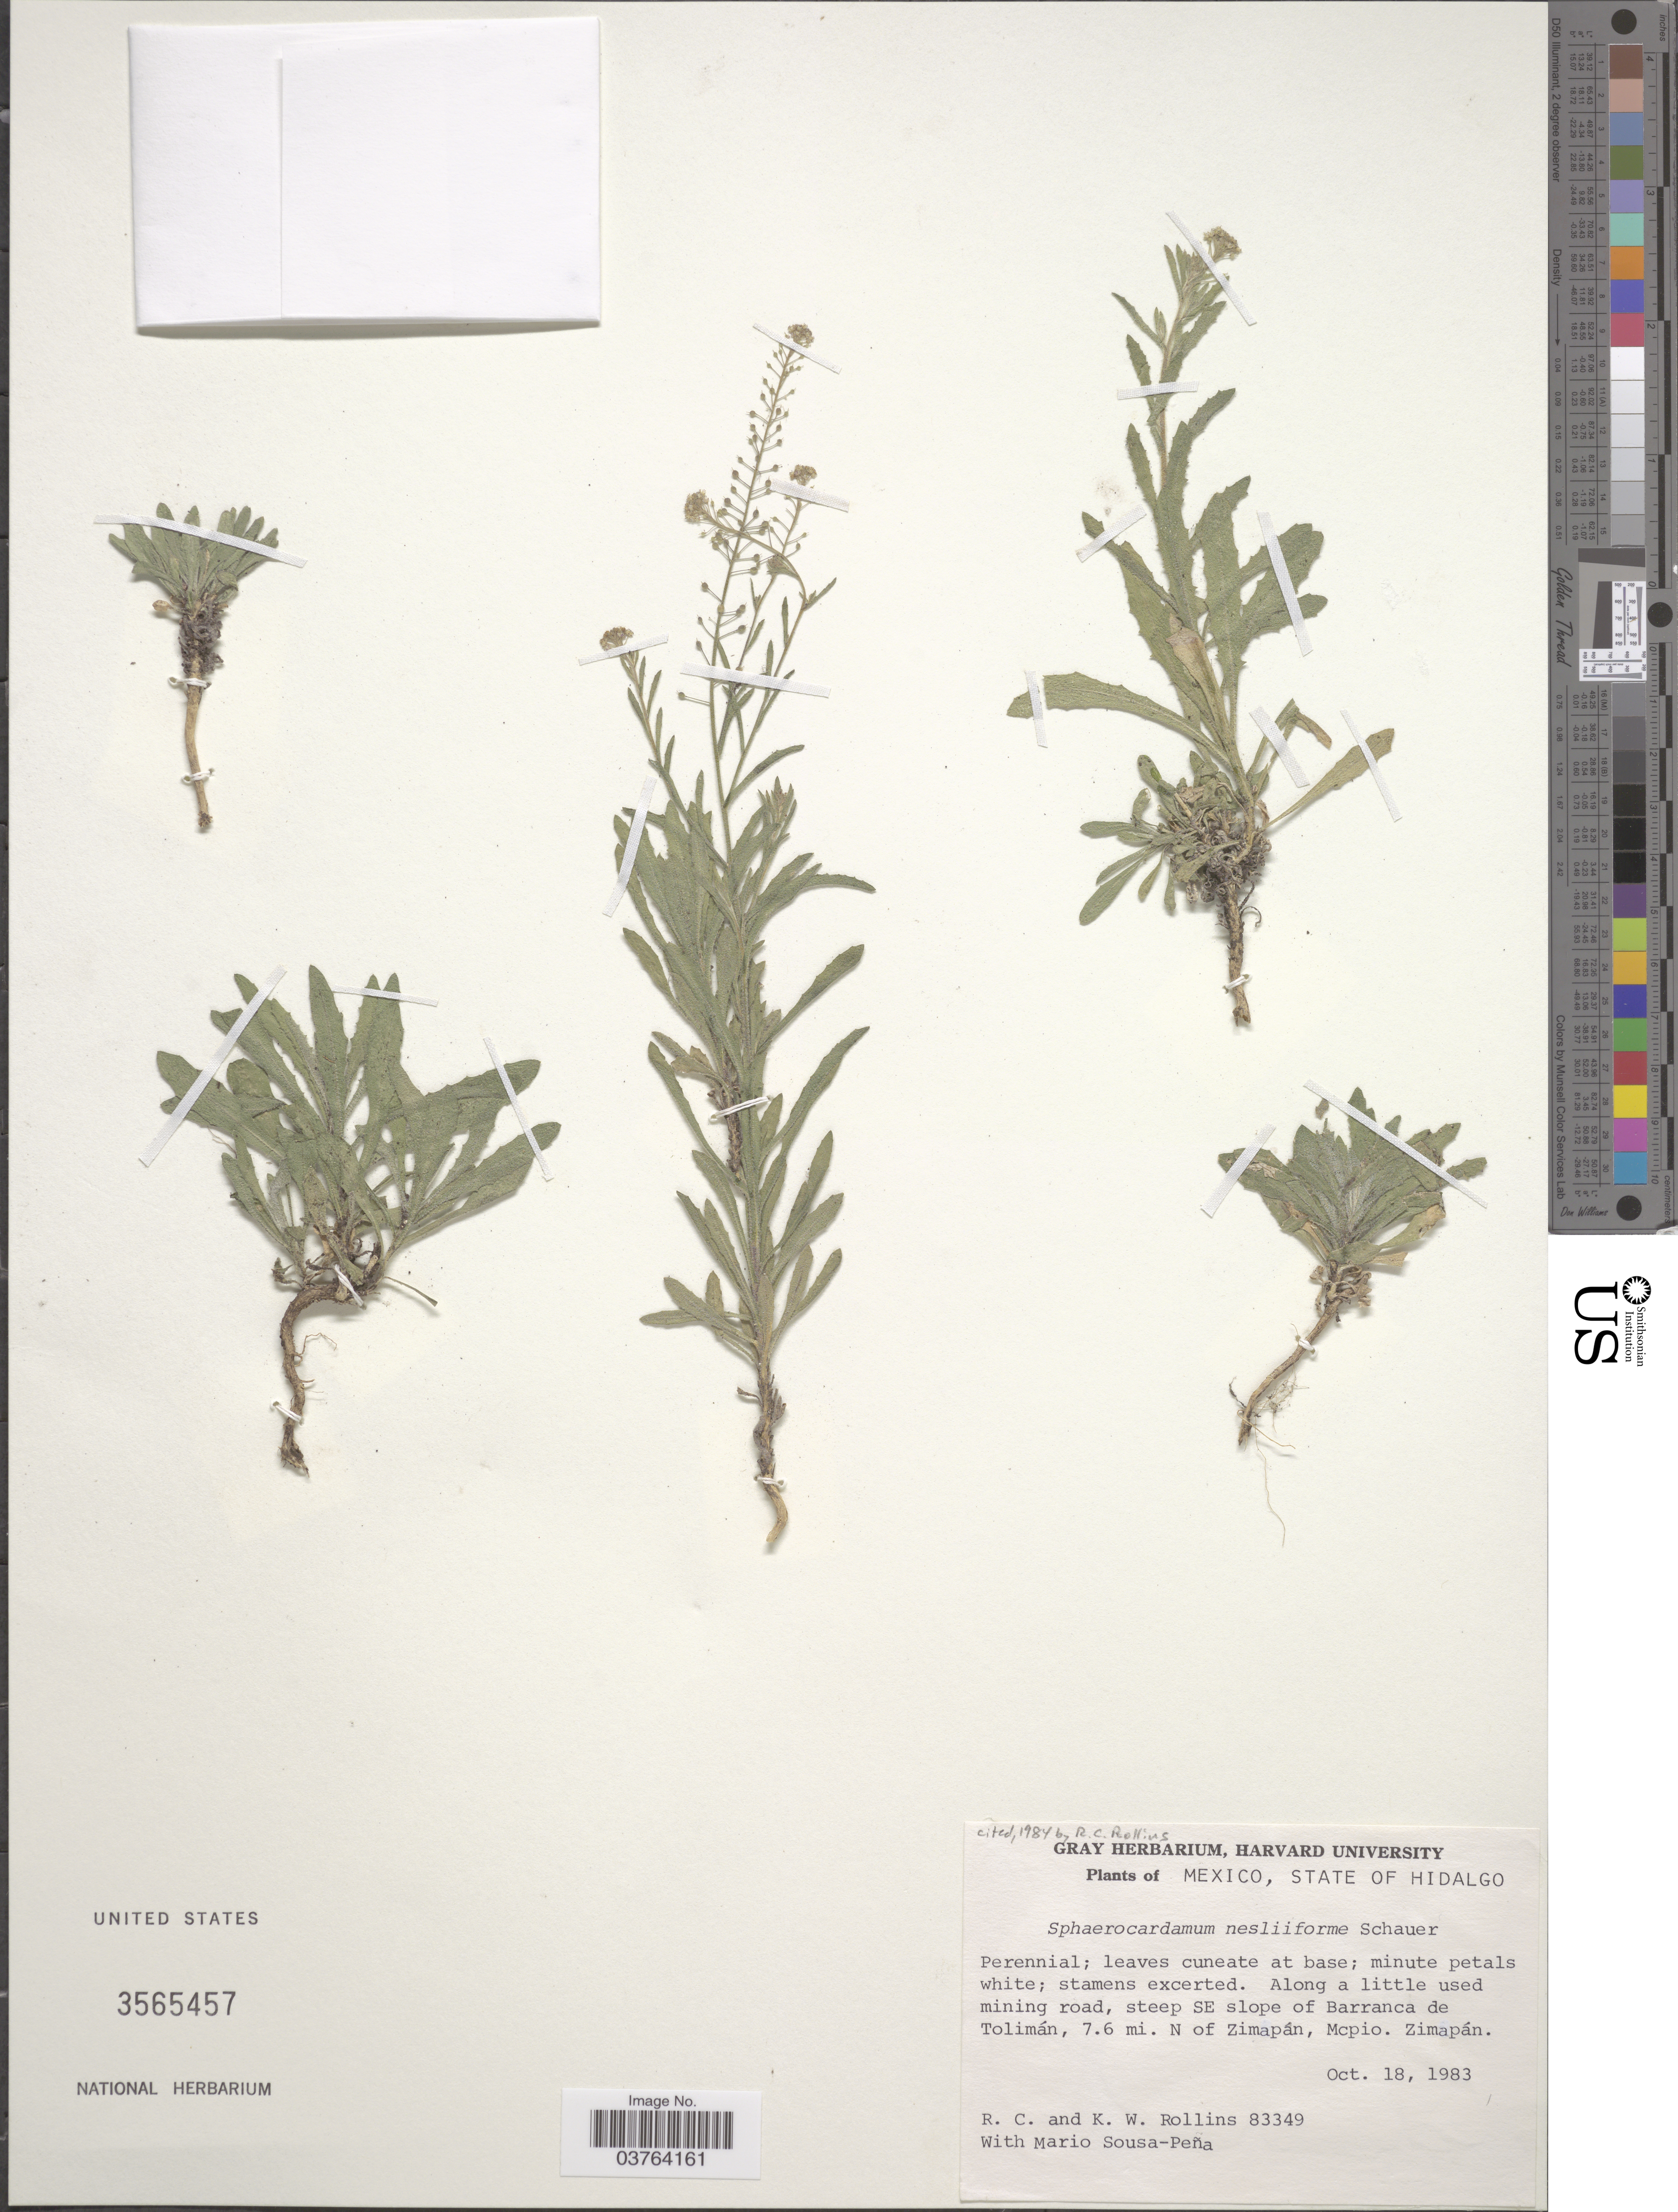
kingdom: Plantae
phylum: Tracheophyta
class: Magnoliopsida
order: Brassicales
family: Brassicaceae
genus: Sphaerocardamum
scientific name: Sphaerocardamum nesliiforme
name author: S. Schauer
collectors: R. C. Rollins, K. W. Rollins & M. Sousa Peña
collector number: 83349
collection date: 1983-10-18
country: Mexico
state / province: Hidalgo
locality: Steep SE slope of Barranca de Tolimán, 7.6 mi. N of Zimapán, Mcpio. Zimapán.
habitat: along a little used mining road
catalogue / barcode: US 3565457